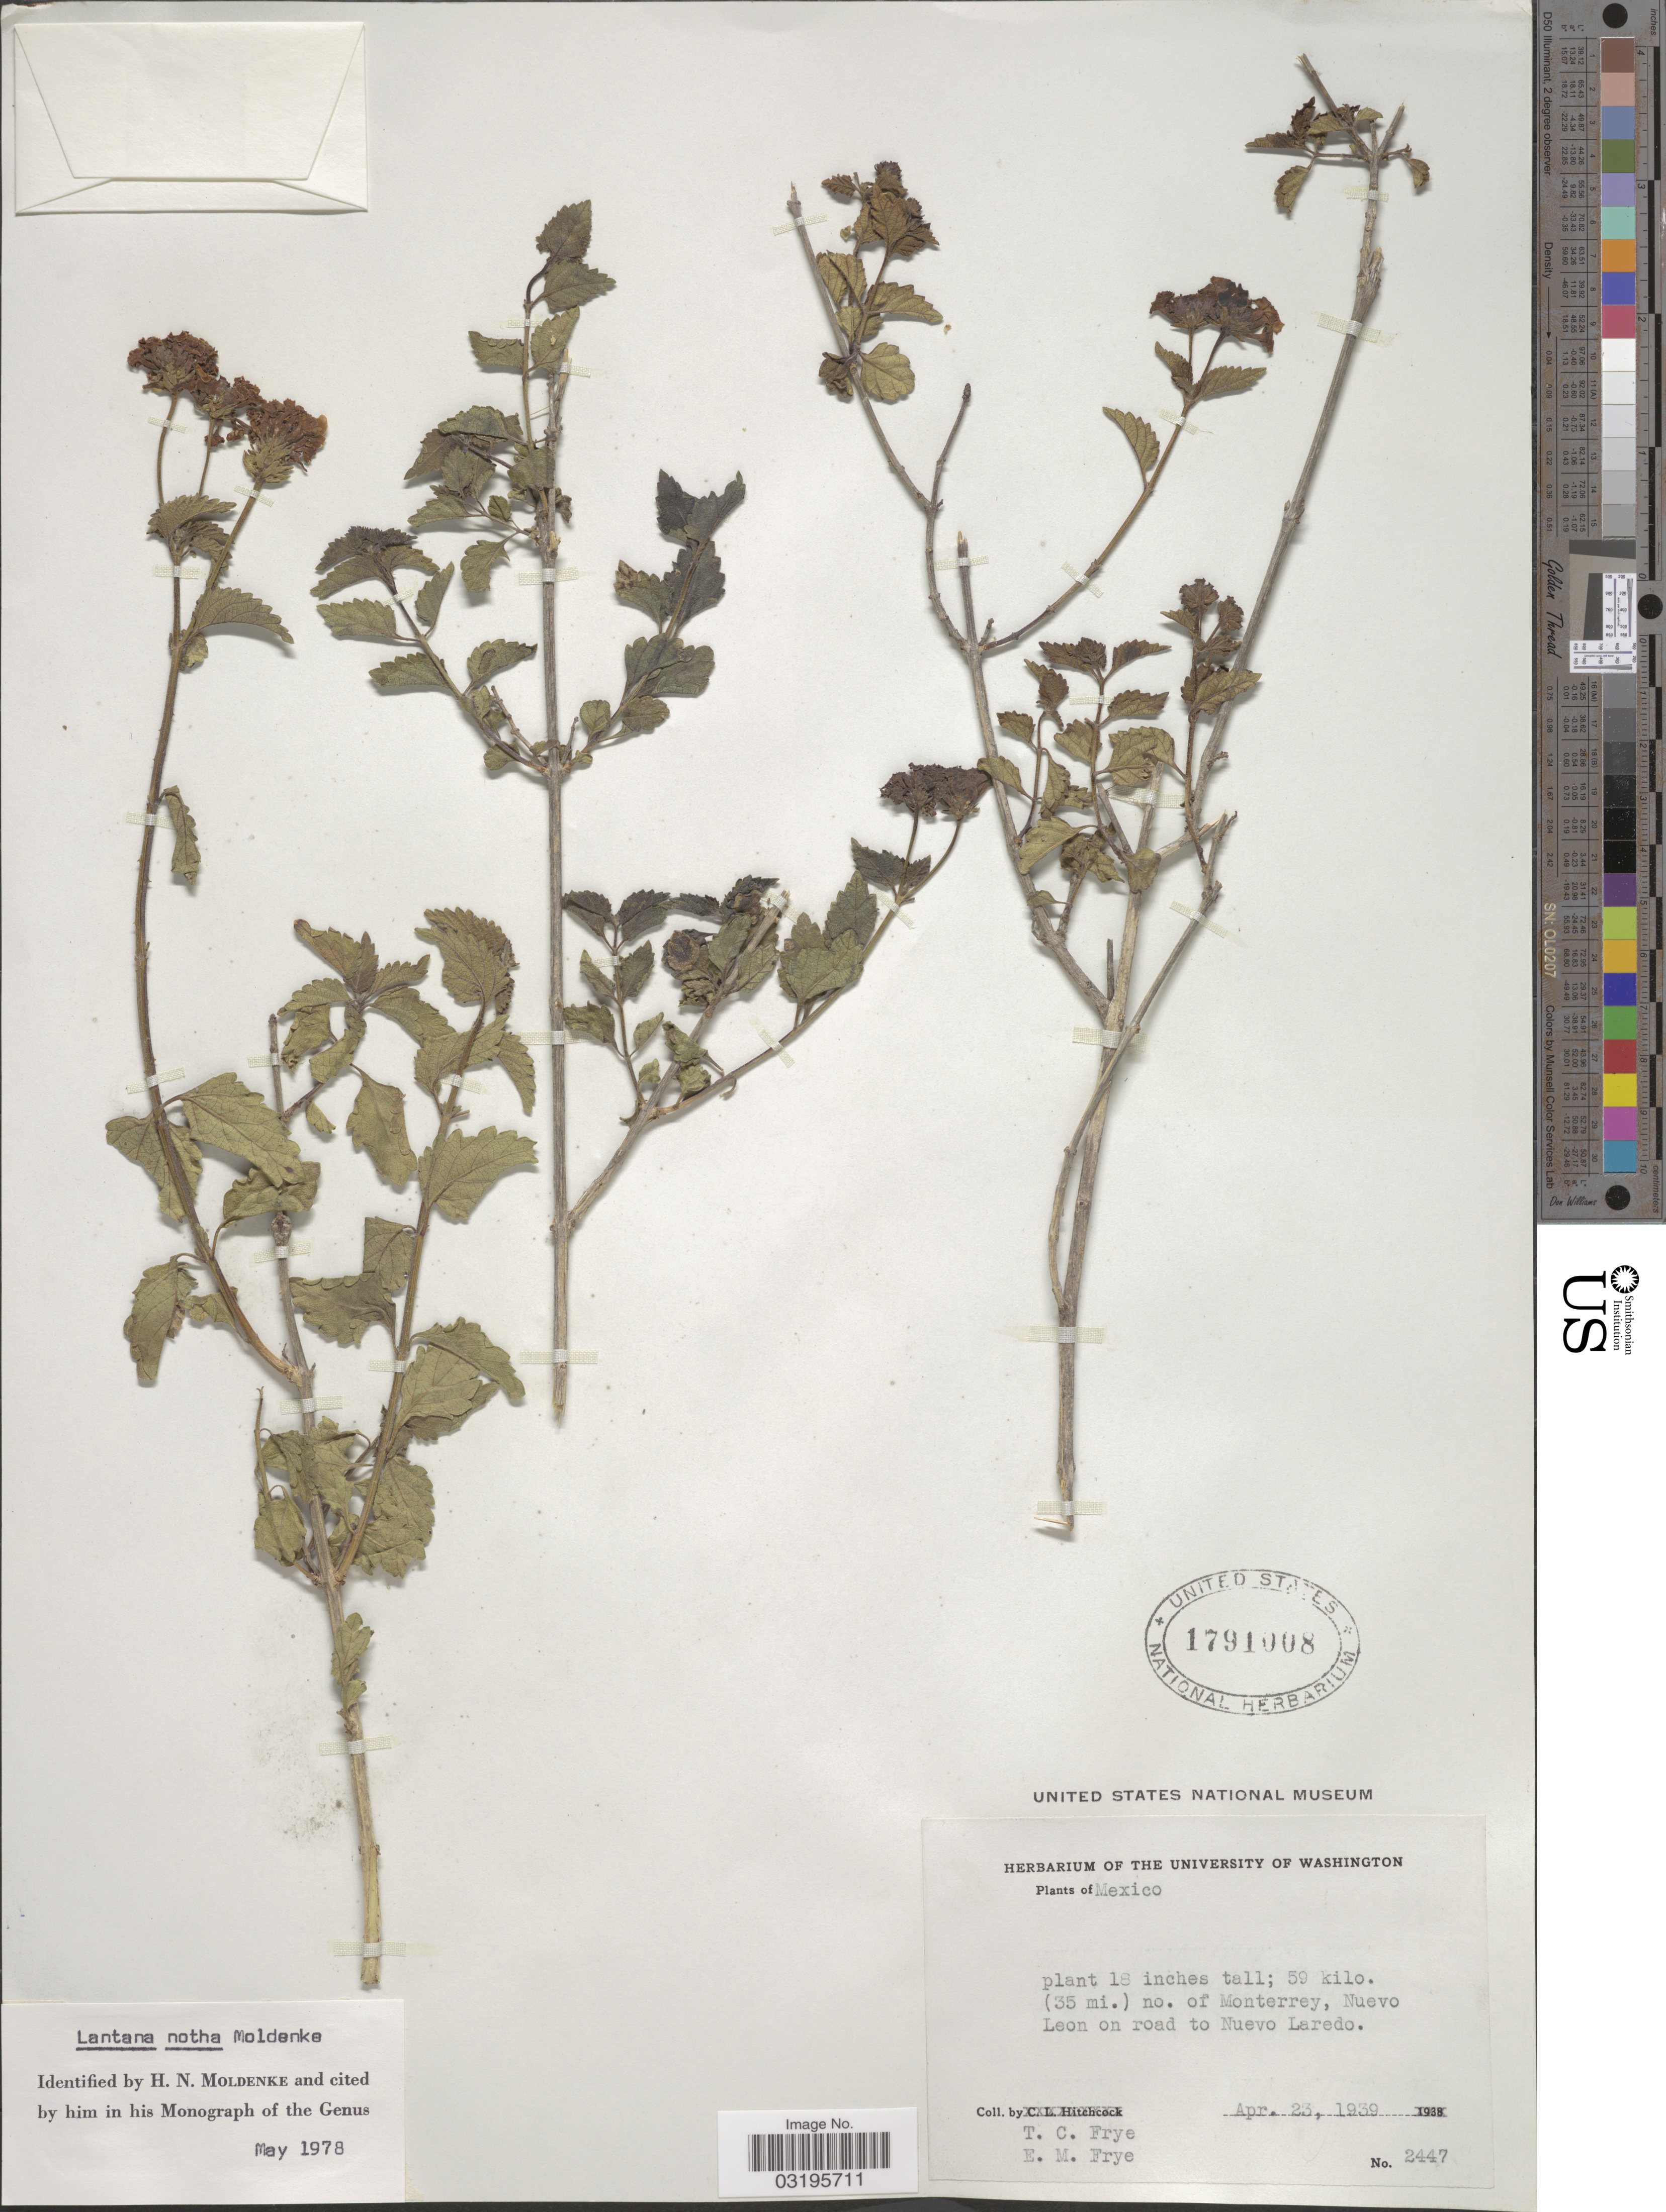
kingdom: Plantae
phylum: Tracheophyta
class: Magnoliopsida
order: Lamiales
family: Verbenaceae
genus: Lantana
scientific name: Lantana notha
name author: Moldenke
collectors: T. C. Frye & E. Frye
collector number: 2447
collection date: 1939-04-23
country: Mexico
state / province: Nuevo León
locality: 59 kilo. (35 mi.) no. of Monterrey, Nuevo Leon on road to Nuevo Laredo.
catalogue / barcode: US 1791008